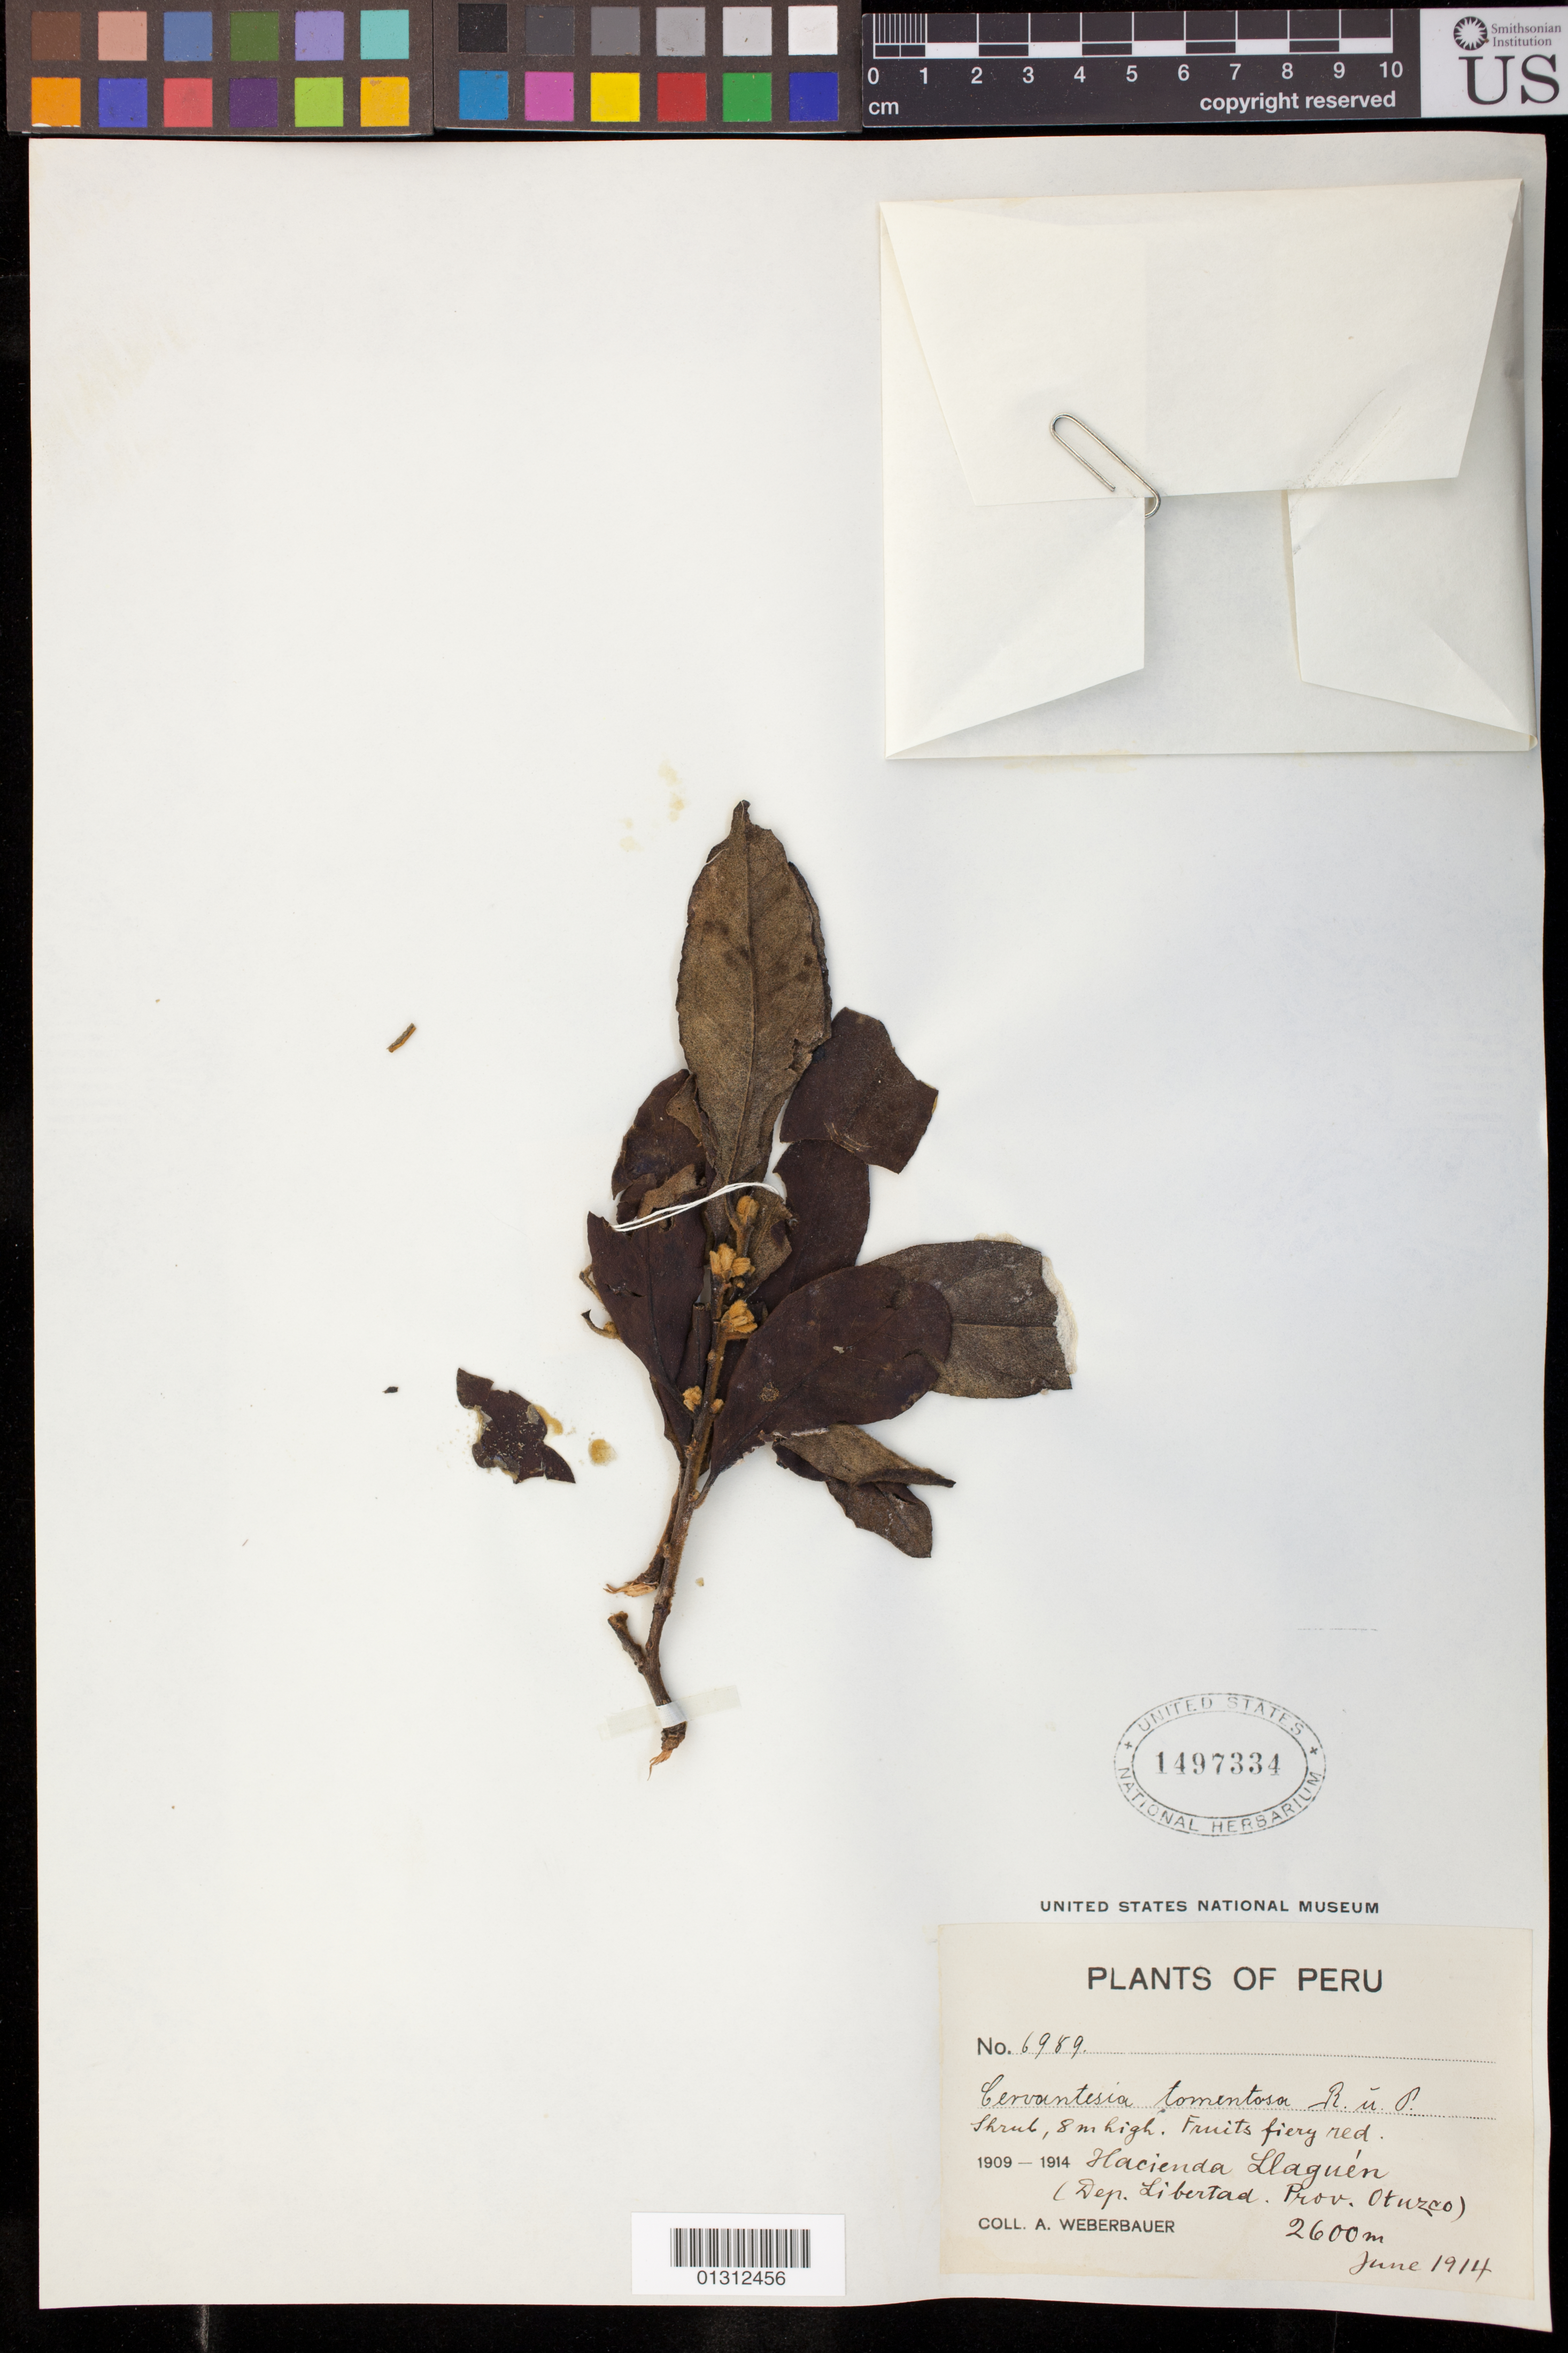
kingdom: Plantae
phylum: Tracheophyta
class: Magnoliopsida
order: Santalales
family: Cervantesiaceae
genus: Cervantesia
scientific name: Cervantesia tomentosa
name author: Ruiz & Pavón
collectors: A. Weberbauer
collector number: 6989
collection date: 1914-06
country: Peru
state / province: La Libertad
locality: Hacienda Llaguen, Prov. Otuzco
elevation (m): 2600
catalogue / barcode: US 1497334